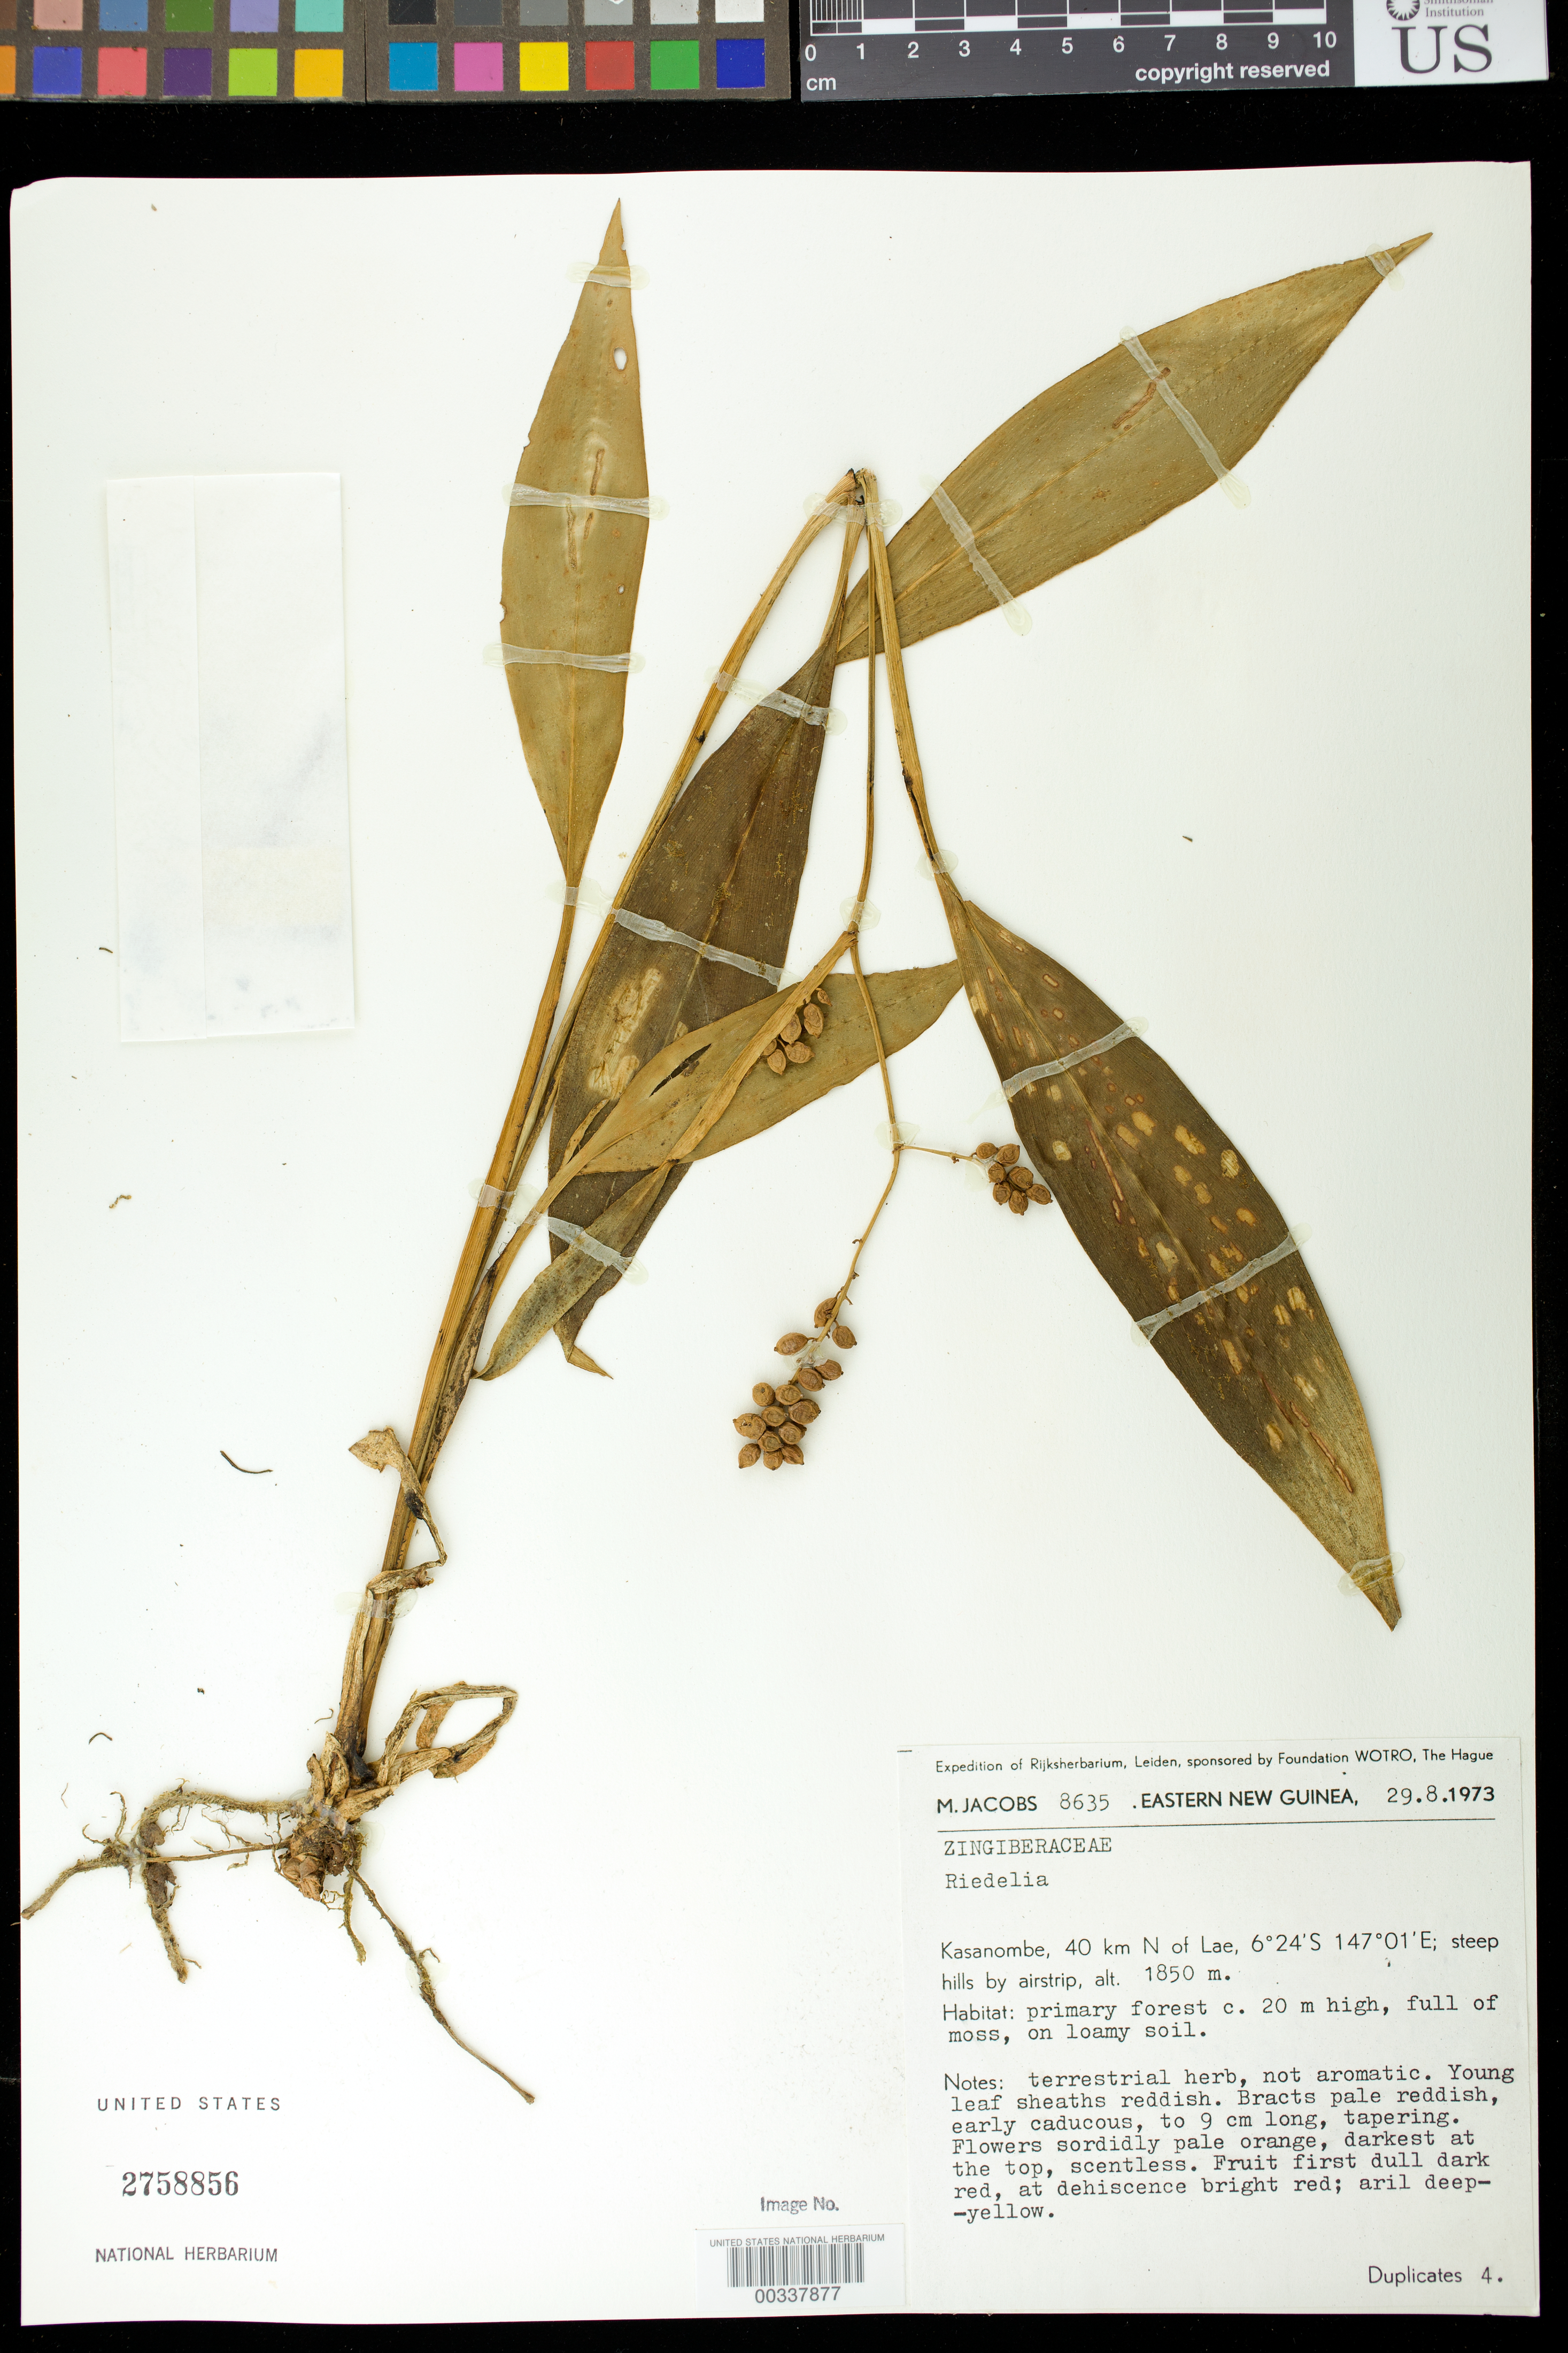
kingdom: Plantae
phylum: Tracheophyta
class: Liliopsida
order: Zingiberales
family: Zingiberaceae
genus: Riedelia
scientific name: Riedelia sp.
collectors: M. R. Jacobs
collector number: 8635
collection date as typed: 29 Aug 1973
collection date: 1973-08-29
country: Papua New Guinea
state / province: Morobe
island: New Guinea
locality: Kasanombe, 40 km n of lae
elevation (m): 1850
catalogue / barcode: US 2758856